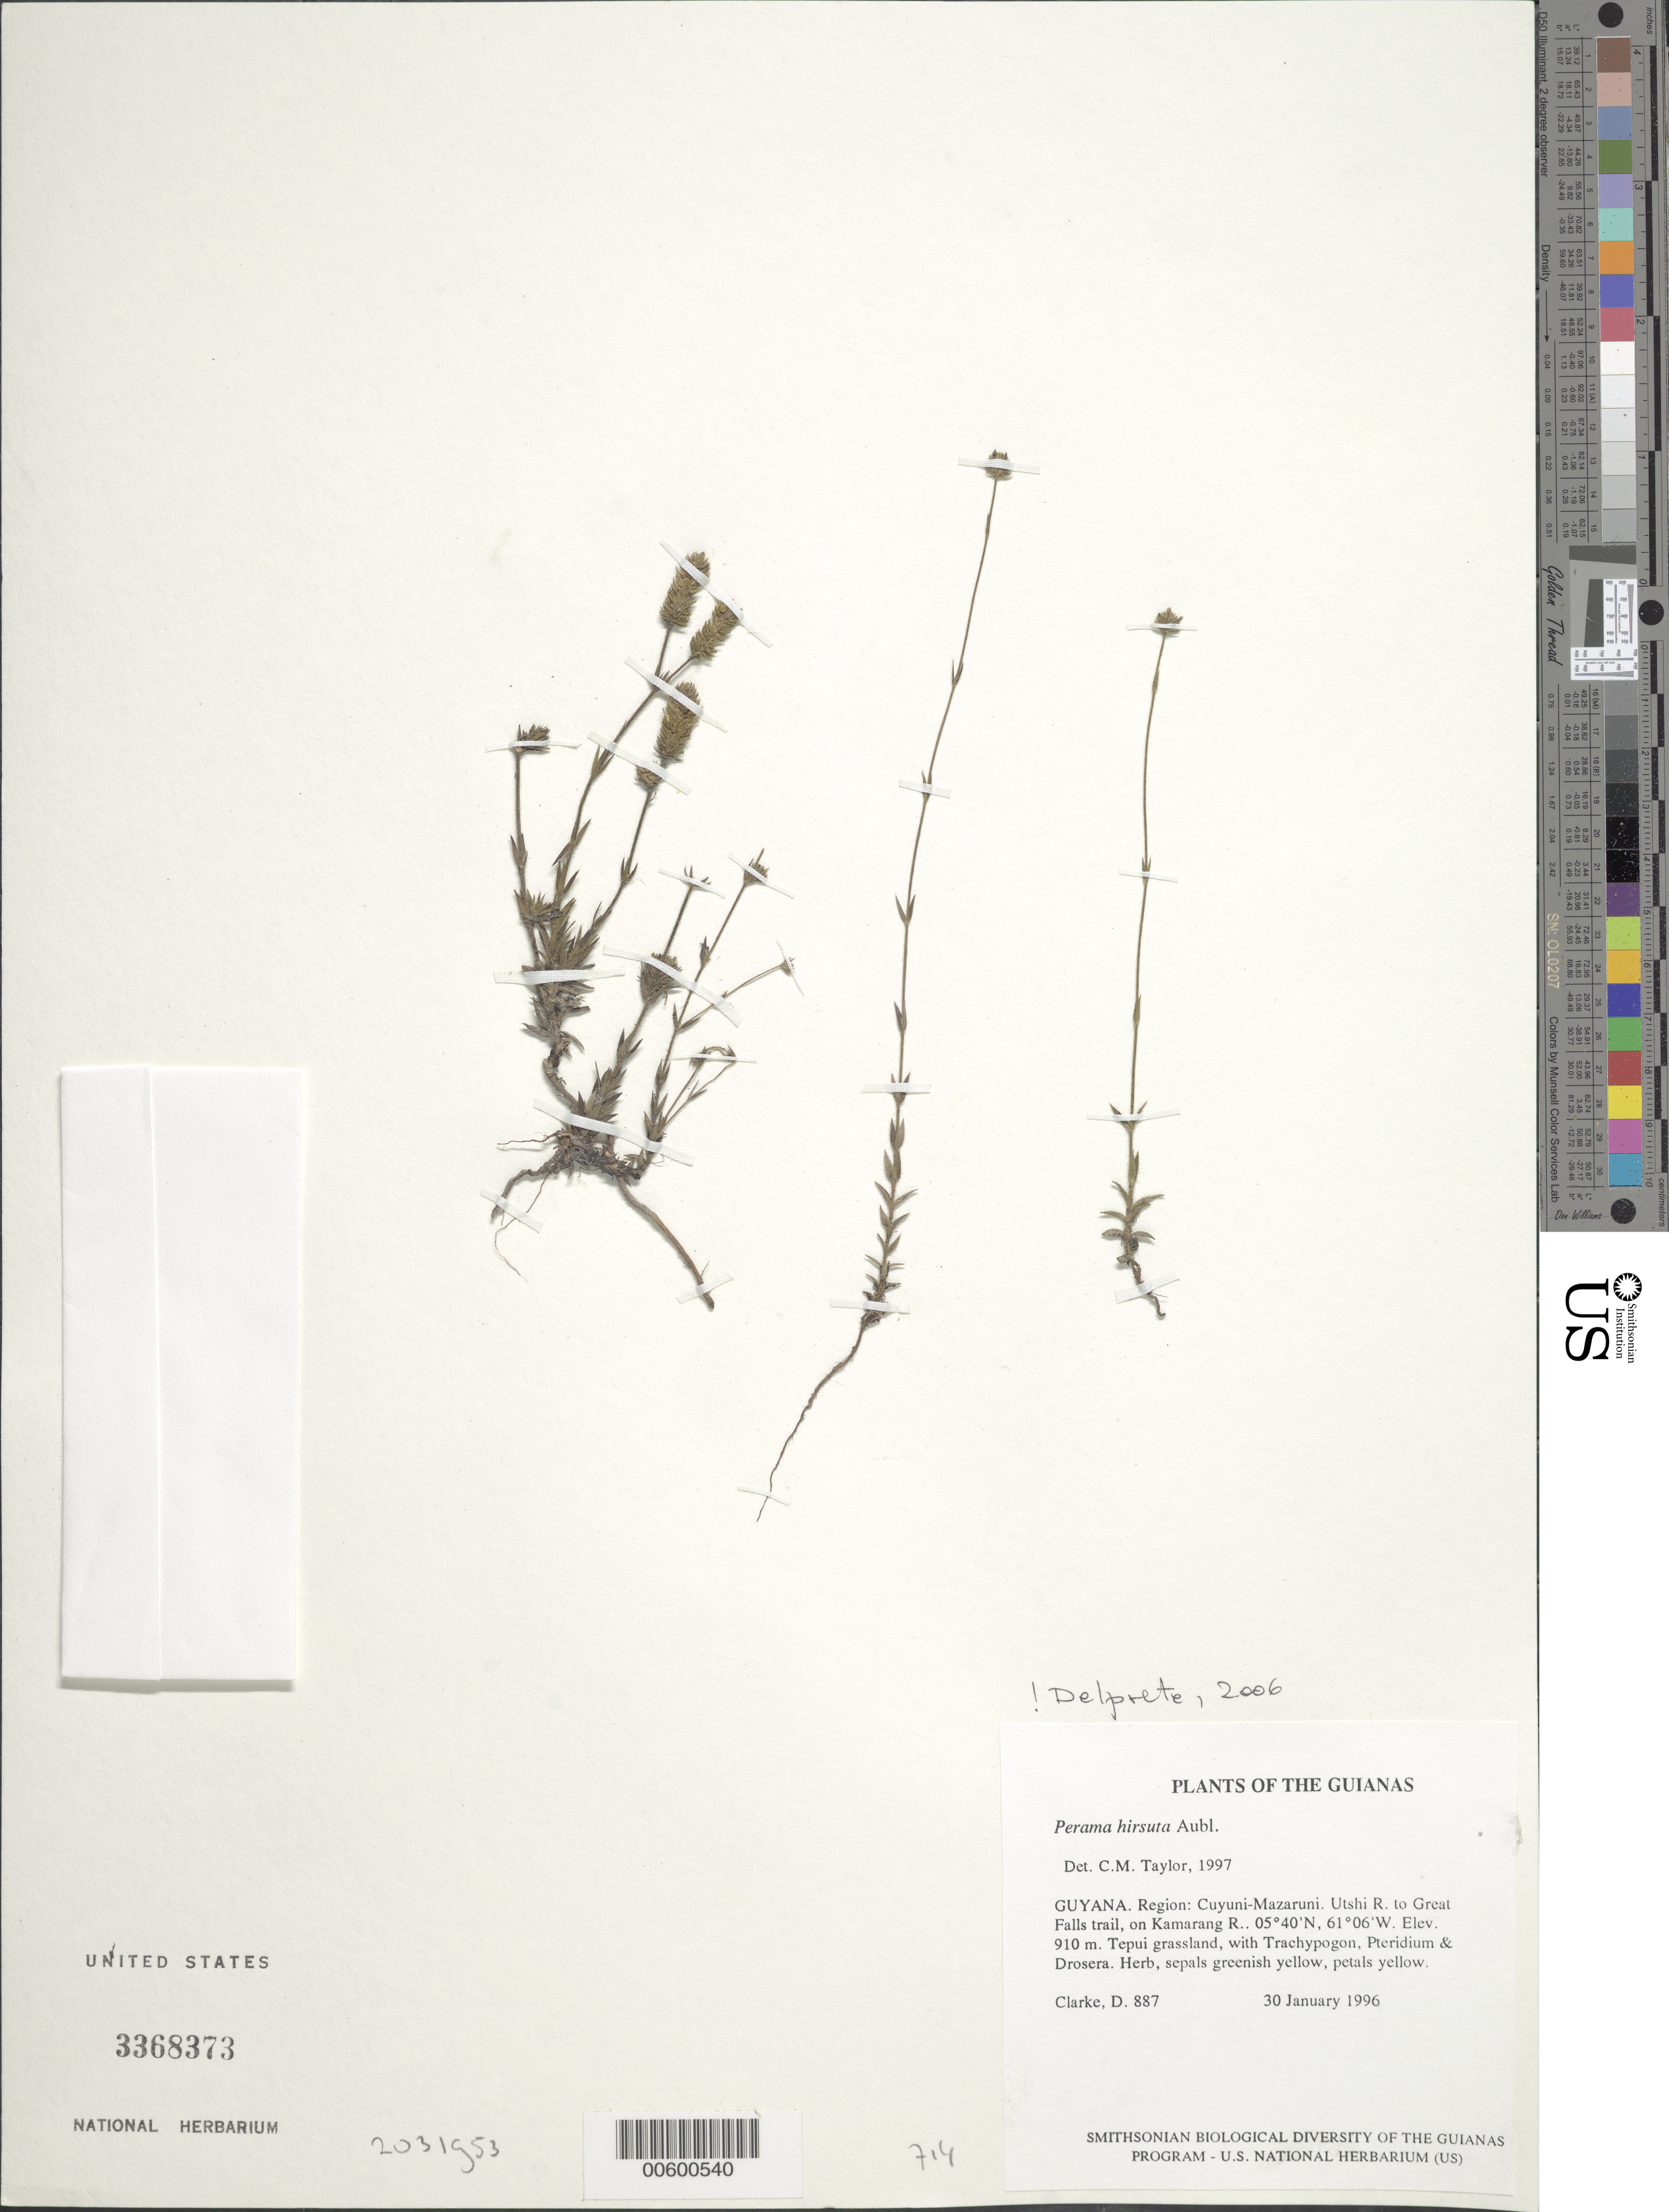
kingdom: Plantae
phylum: Tracheophyta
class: Magnoliopsida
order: Gentianales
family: Rubiaceae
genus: Perama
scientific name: Perama hirsuta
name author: Aubl.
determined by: Delprete, P. G., Herb. de Guyane Cay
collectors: H. D. Clarke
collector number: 887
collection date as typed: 30 January 1996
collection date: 1996-01-30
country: Guyana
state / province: Cuyuni-Mazaruni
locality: Utshi R. to Great Falls trail, on Kamarang R.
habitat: Tepui grassland, with Trachypogon, Pteridium & Drosera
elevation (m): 910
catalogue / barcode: US 3368373